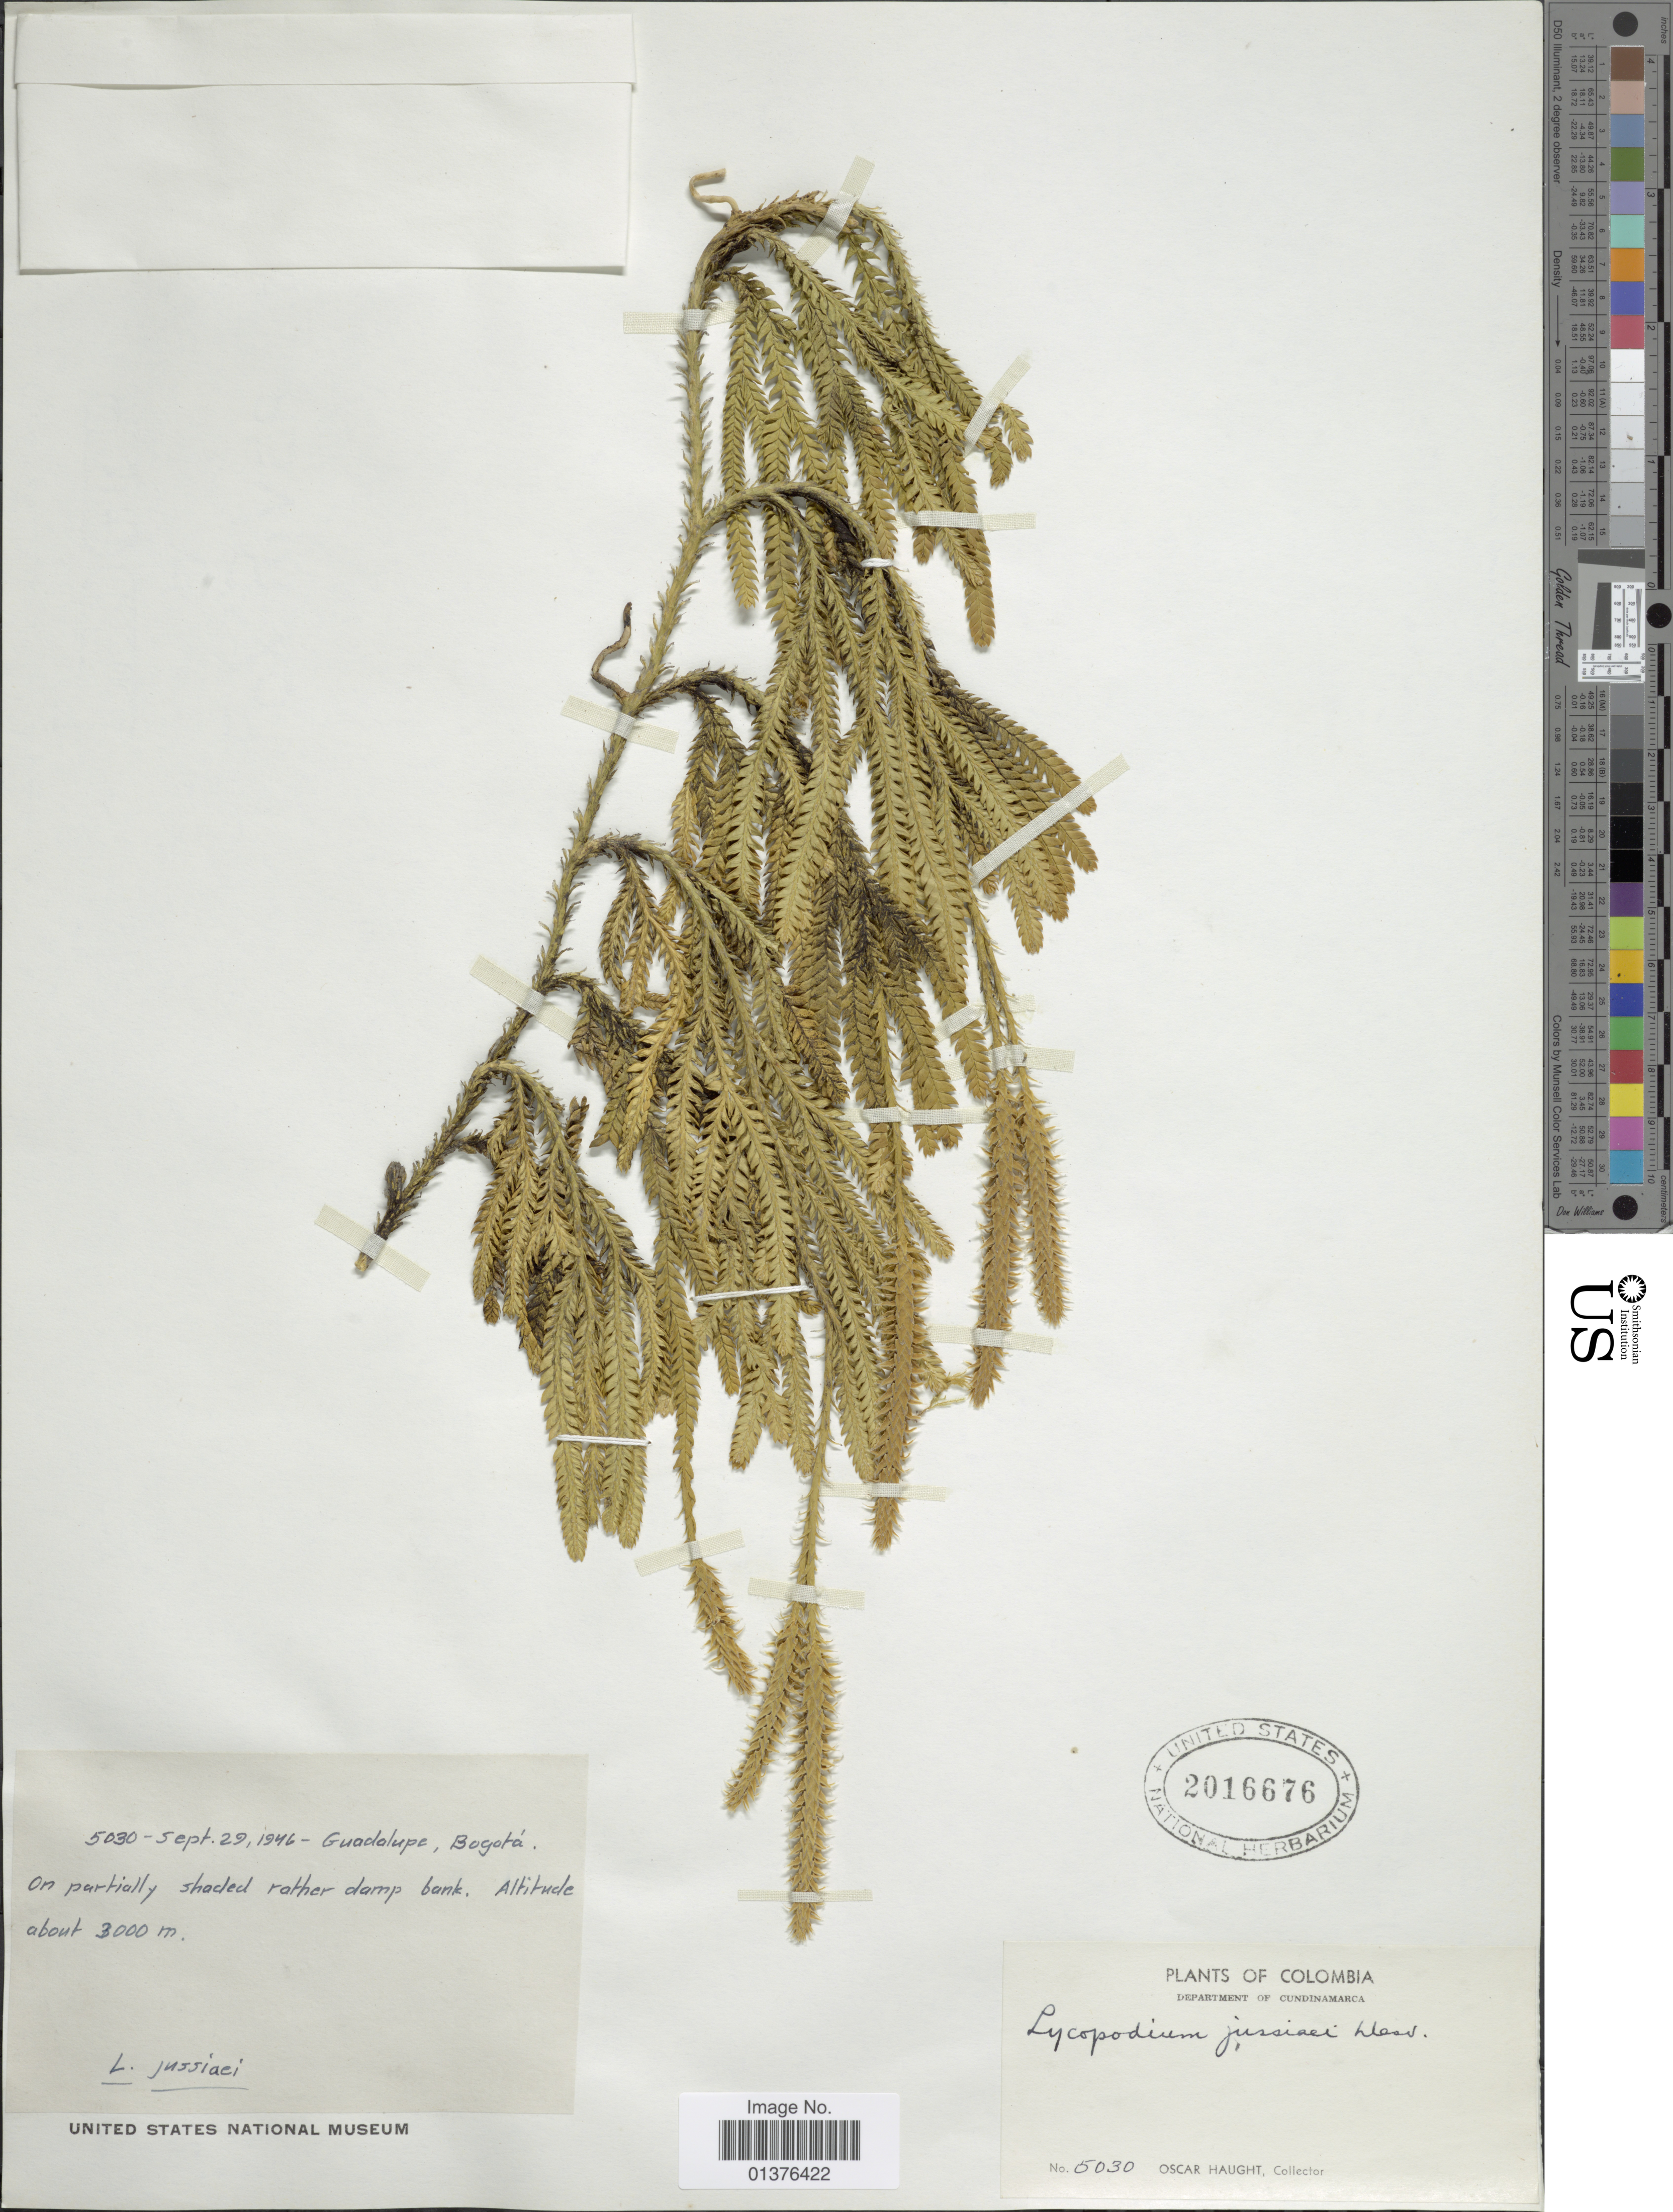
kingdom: Plantae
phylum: Tracheophyta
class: Lycopodiopsida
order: Lycopodiales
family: Lycopodiaceae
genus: Diphasium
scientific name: Diphasium jussiaei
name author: (Desv.) C. Presl ex Rothm.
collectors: O. L. Haught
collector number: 5030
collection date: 1946-09-29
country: Colombia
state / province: Cundinamarca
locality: Guadalupe, Bogotá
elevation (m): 3000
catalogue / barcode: US 2016676